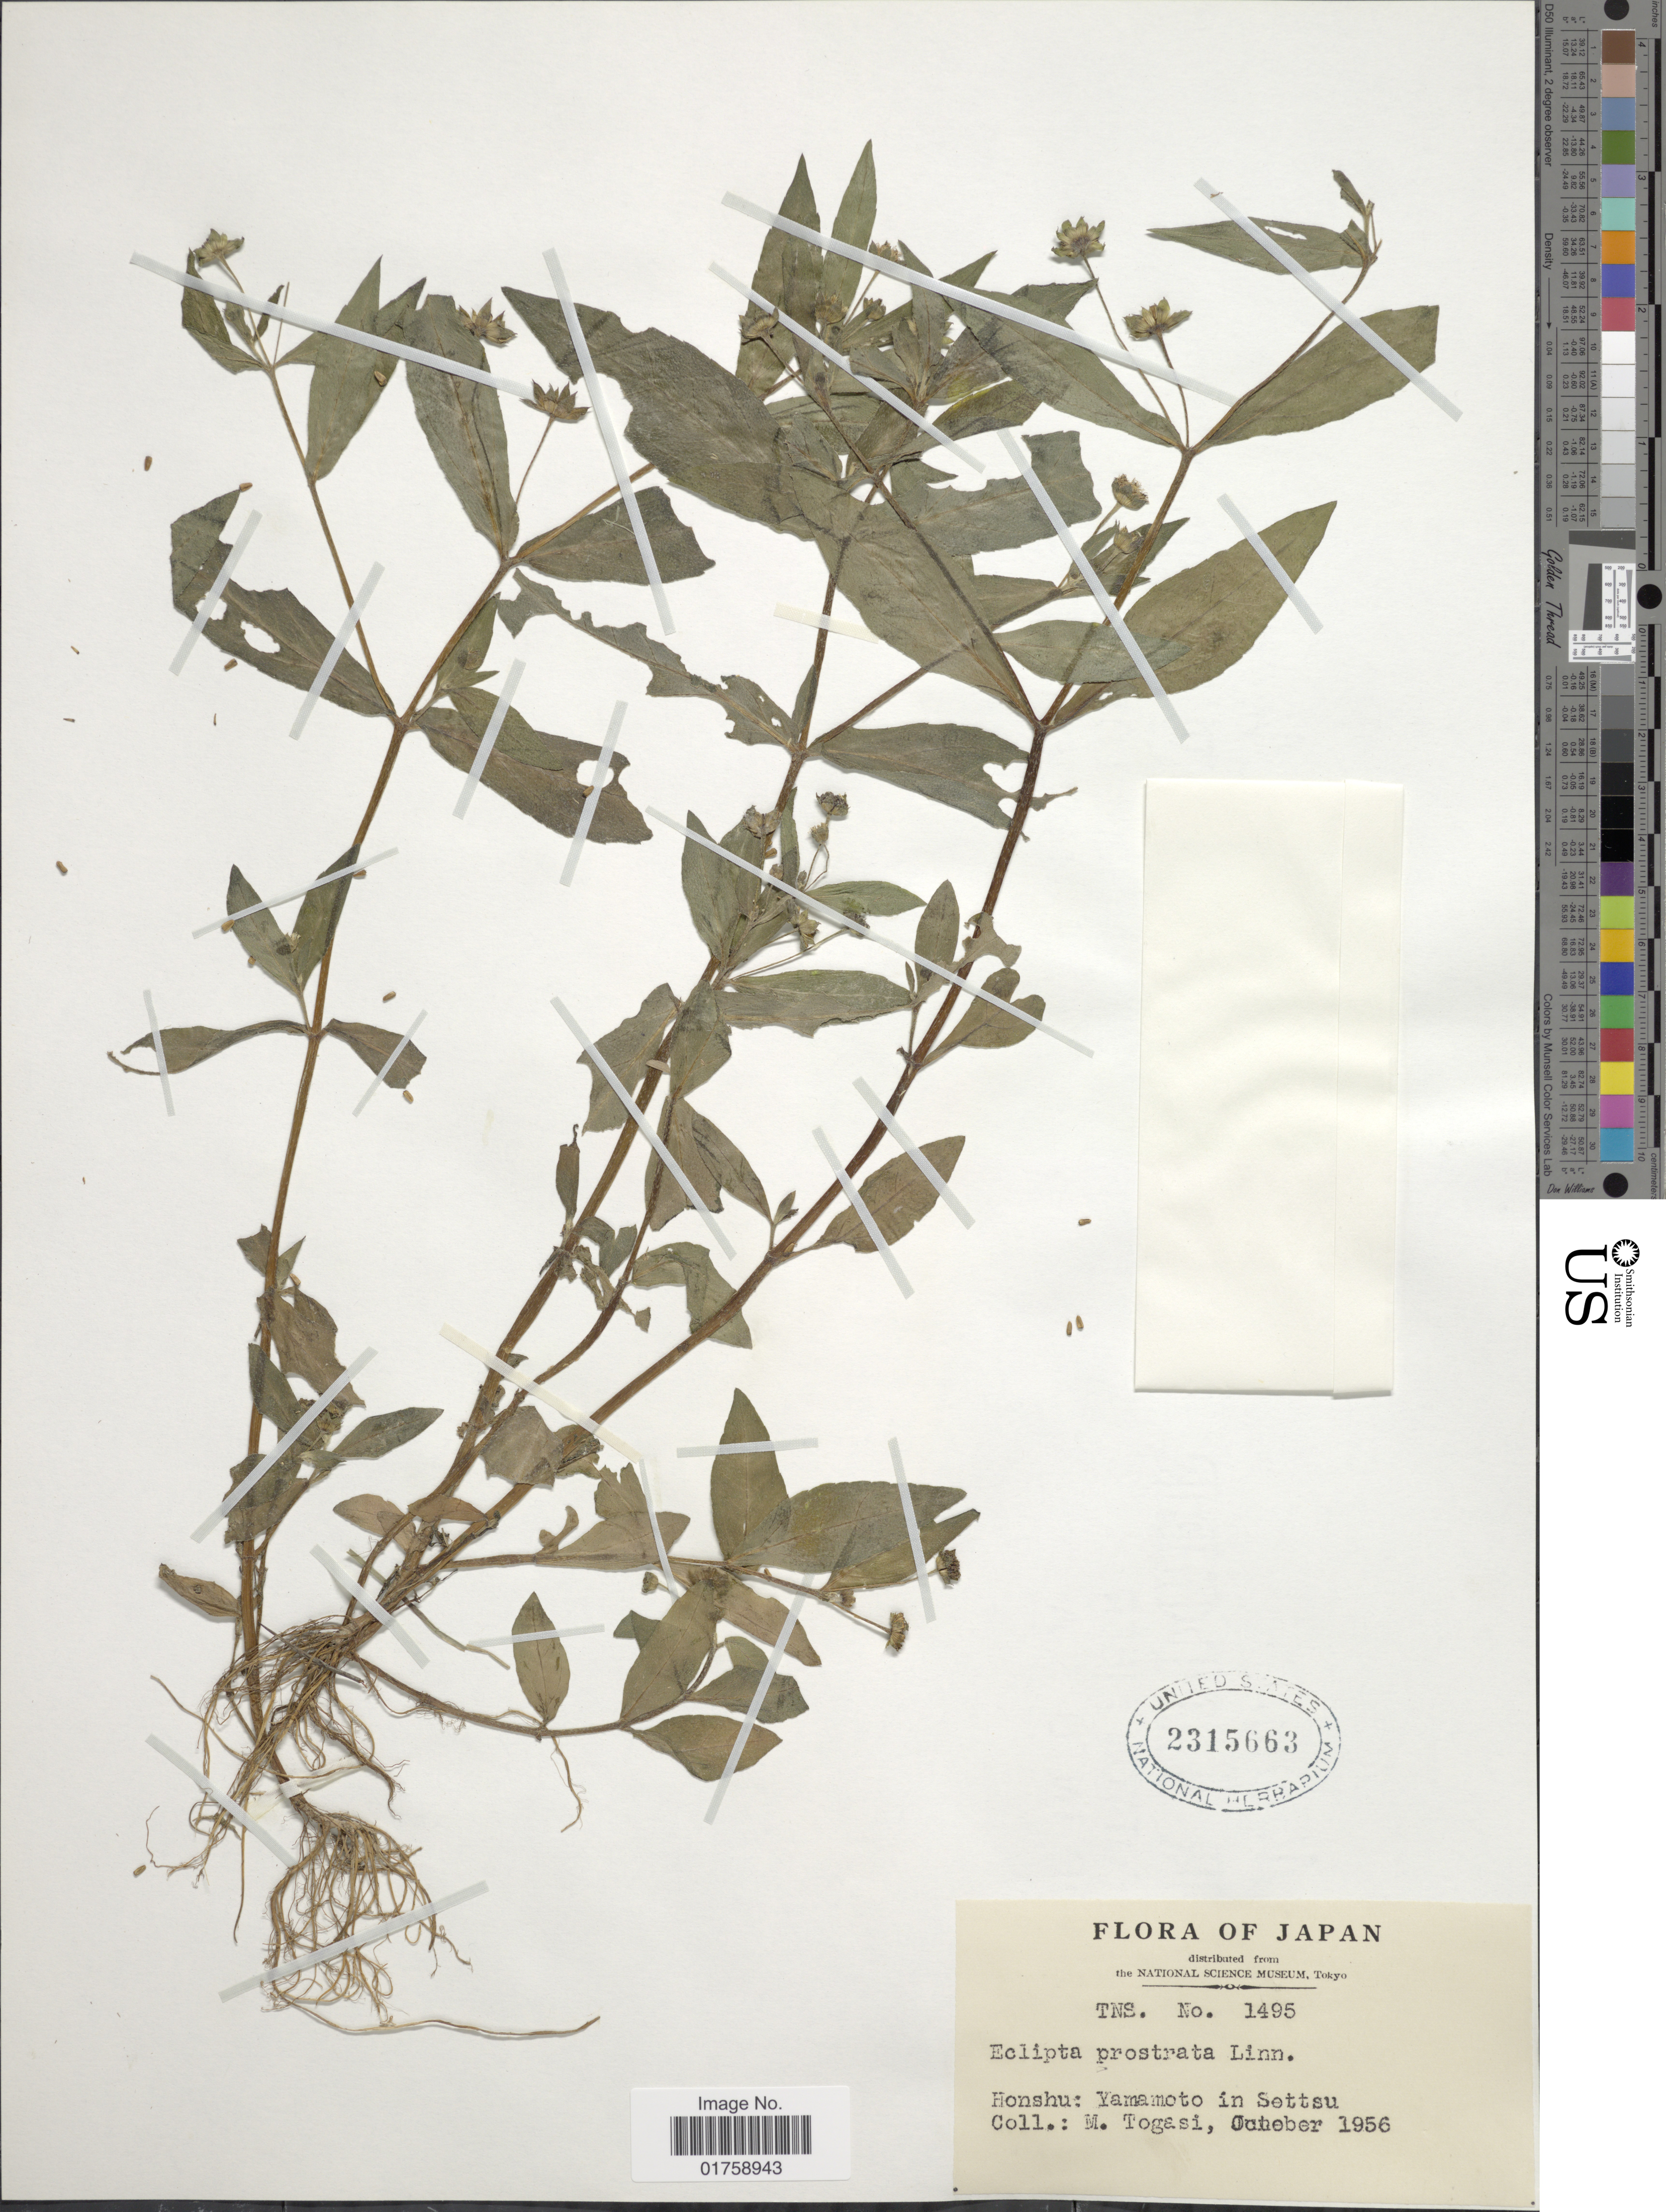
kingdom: Plantae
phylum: Tracheophyta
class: Magnoliopsida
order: Asterales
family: Asteraceae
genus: Eclipta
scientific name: Eclipta prostrata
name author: (L.) L.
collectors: M. Togasi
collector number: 1495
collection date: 1956-10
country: Japan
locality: Japan. Honshu: Yamamoto in Settsu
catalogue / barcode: US 2315663